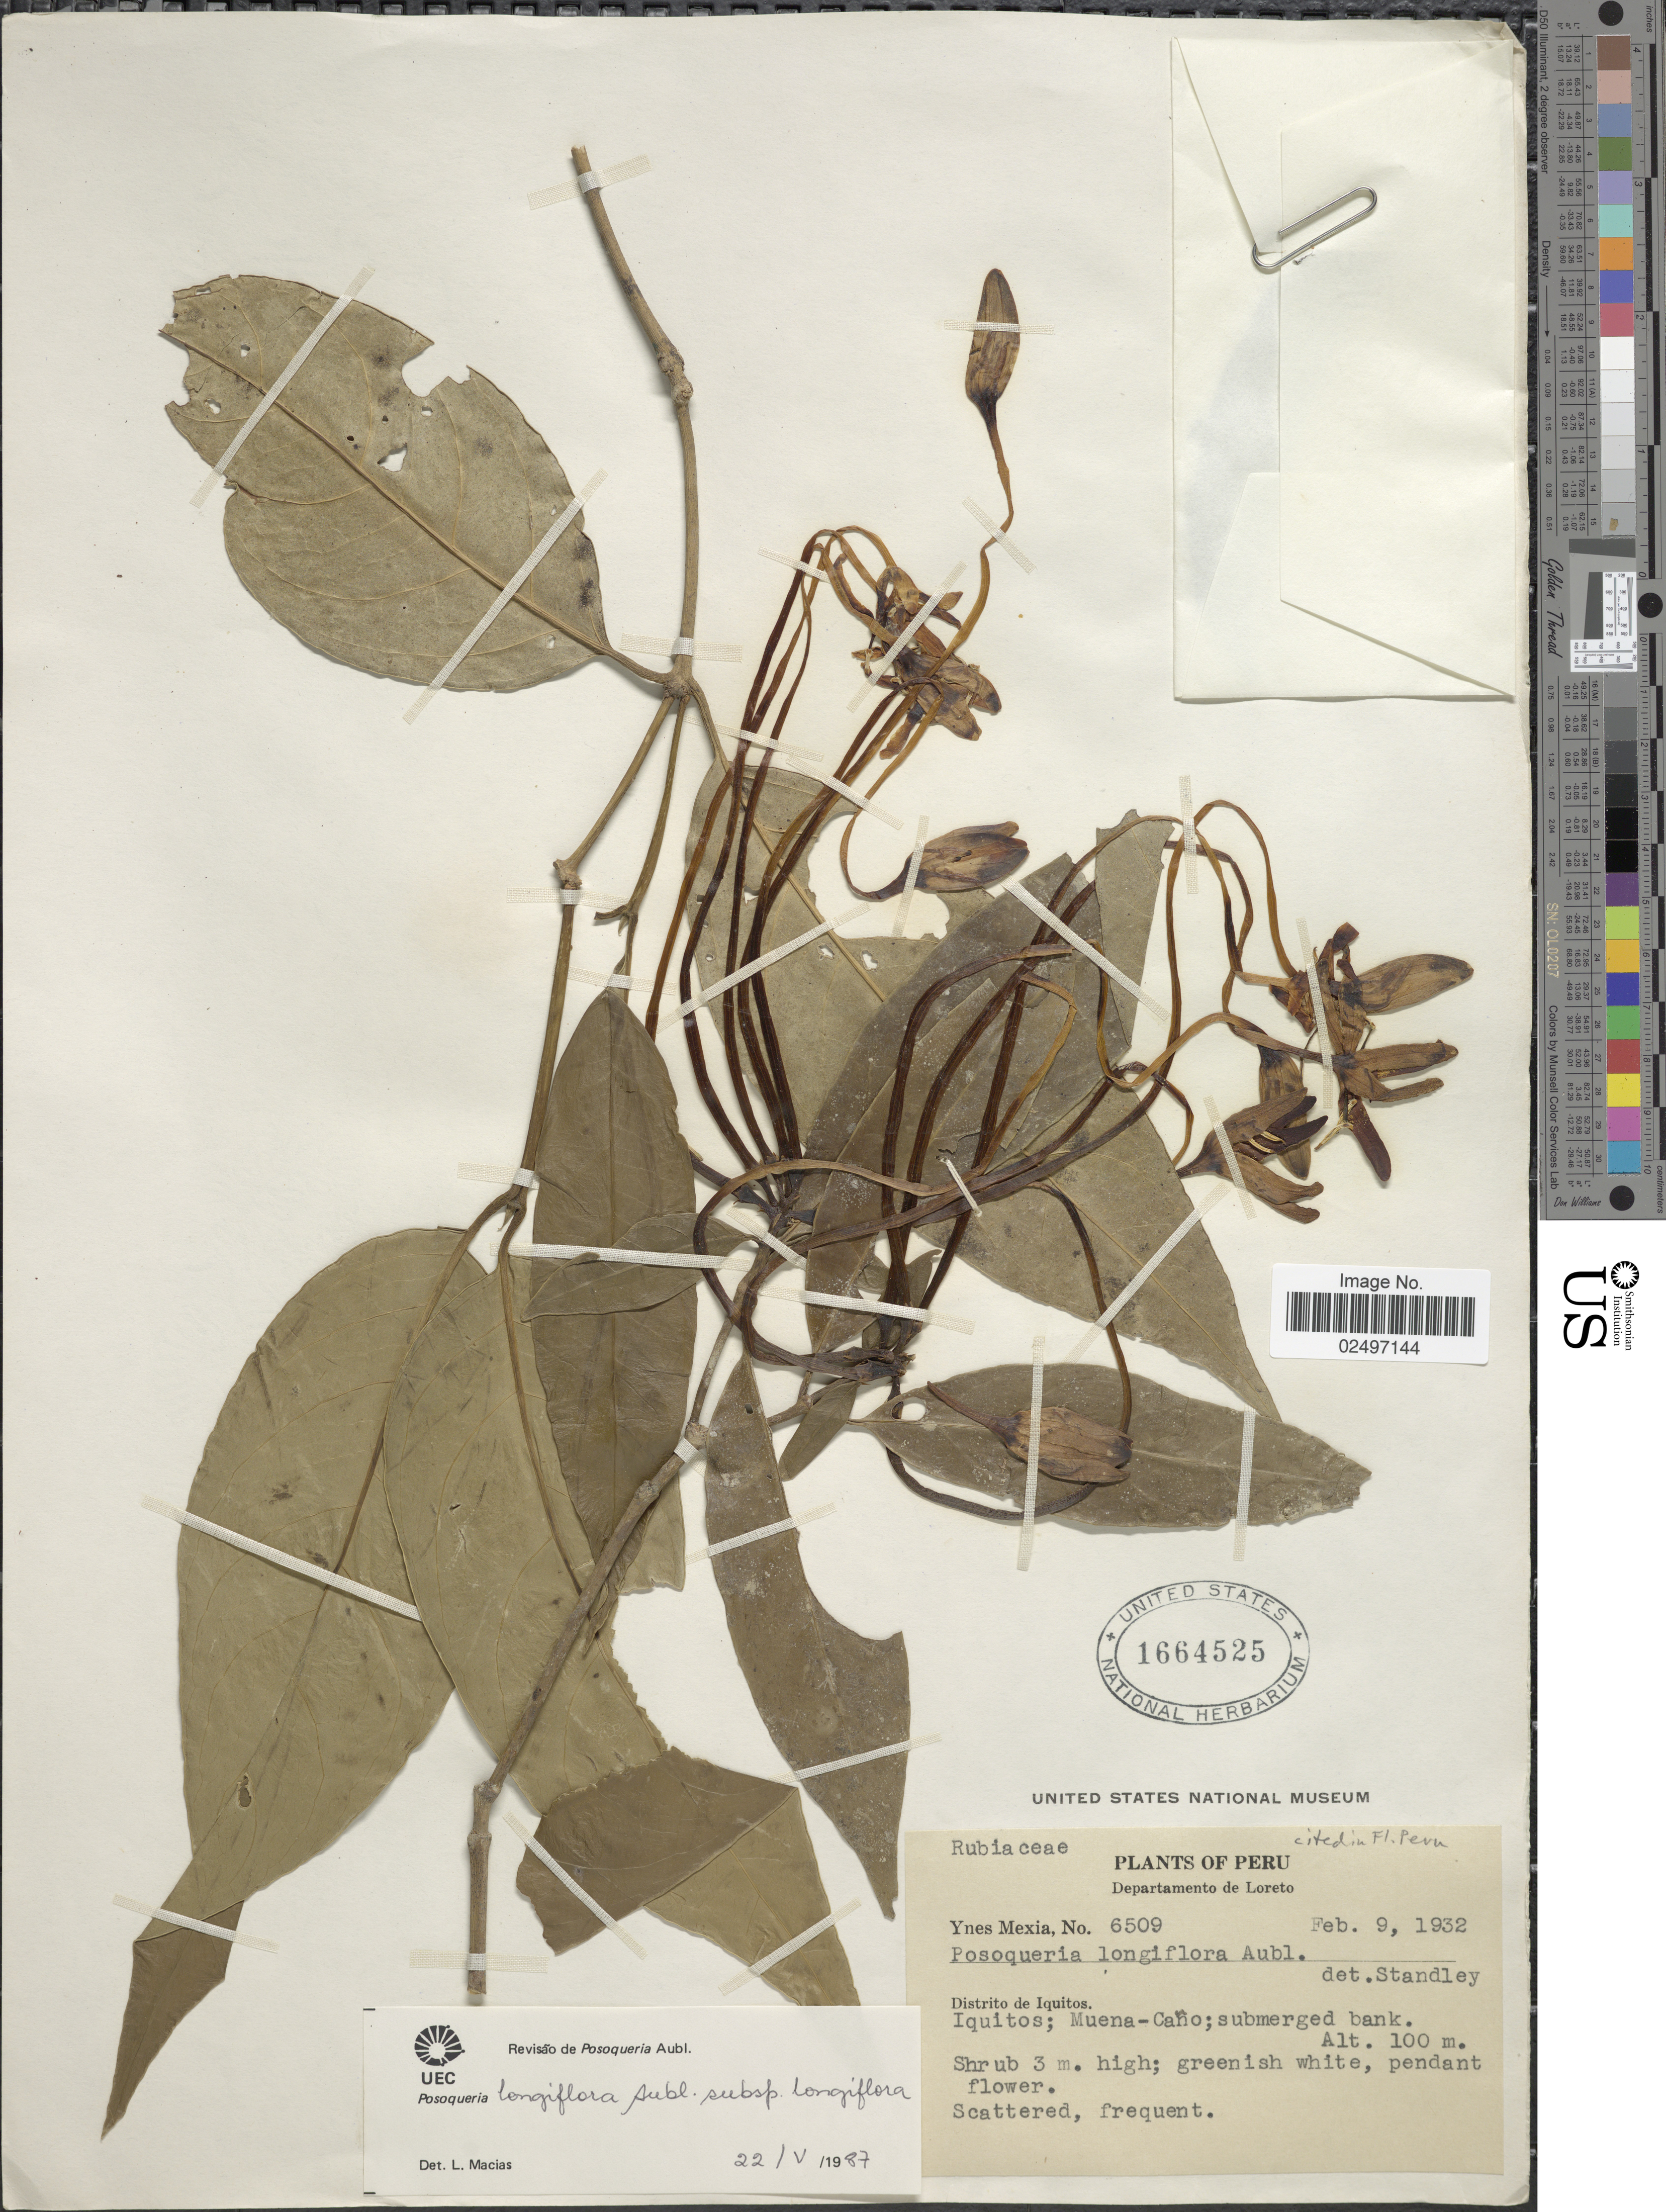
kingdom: Plantae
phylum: Tracheophyta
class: Magnoliopsida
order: Gentianales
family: Rubiaceae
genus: Posoqueria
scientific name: Posoqueria longiflora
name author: Aubl.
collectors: Y. Mexia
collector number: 6509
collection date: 1932-02-09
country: Peru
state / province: Loreto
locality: Departamento de Loreto, Distrito de Iquitos, Iquitos; Muena-Caño; submerged bank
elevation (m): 100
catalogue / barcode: US 1664525